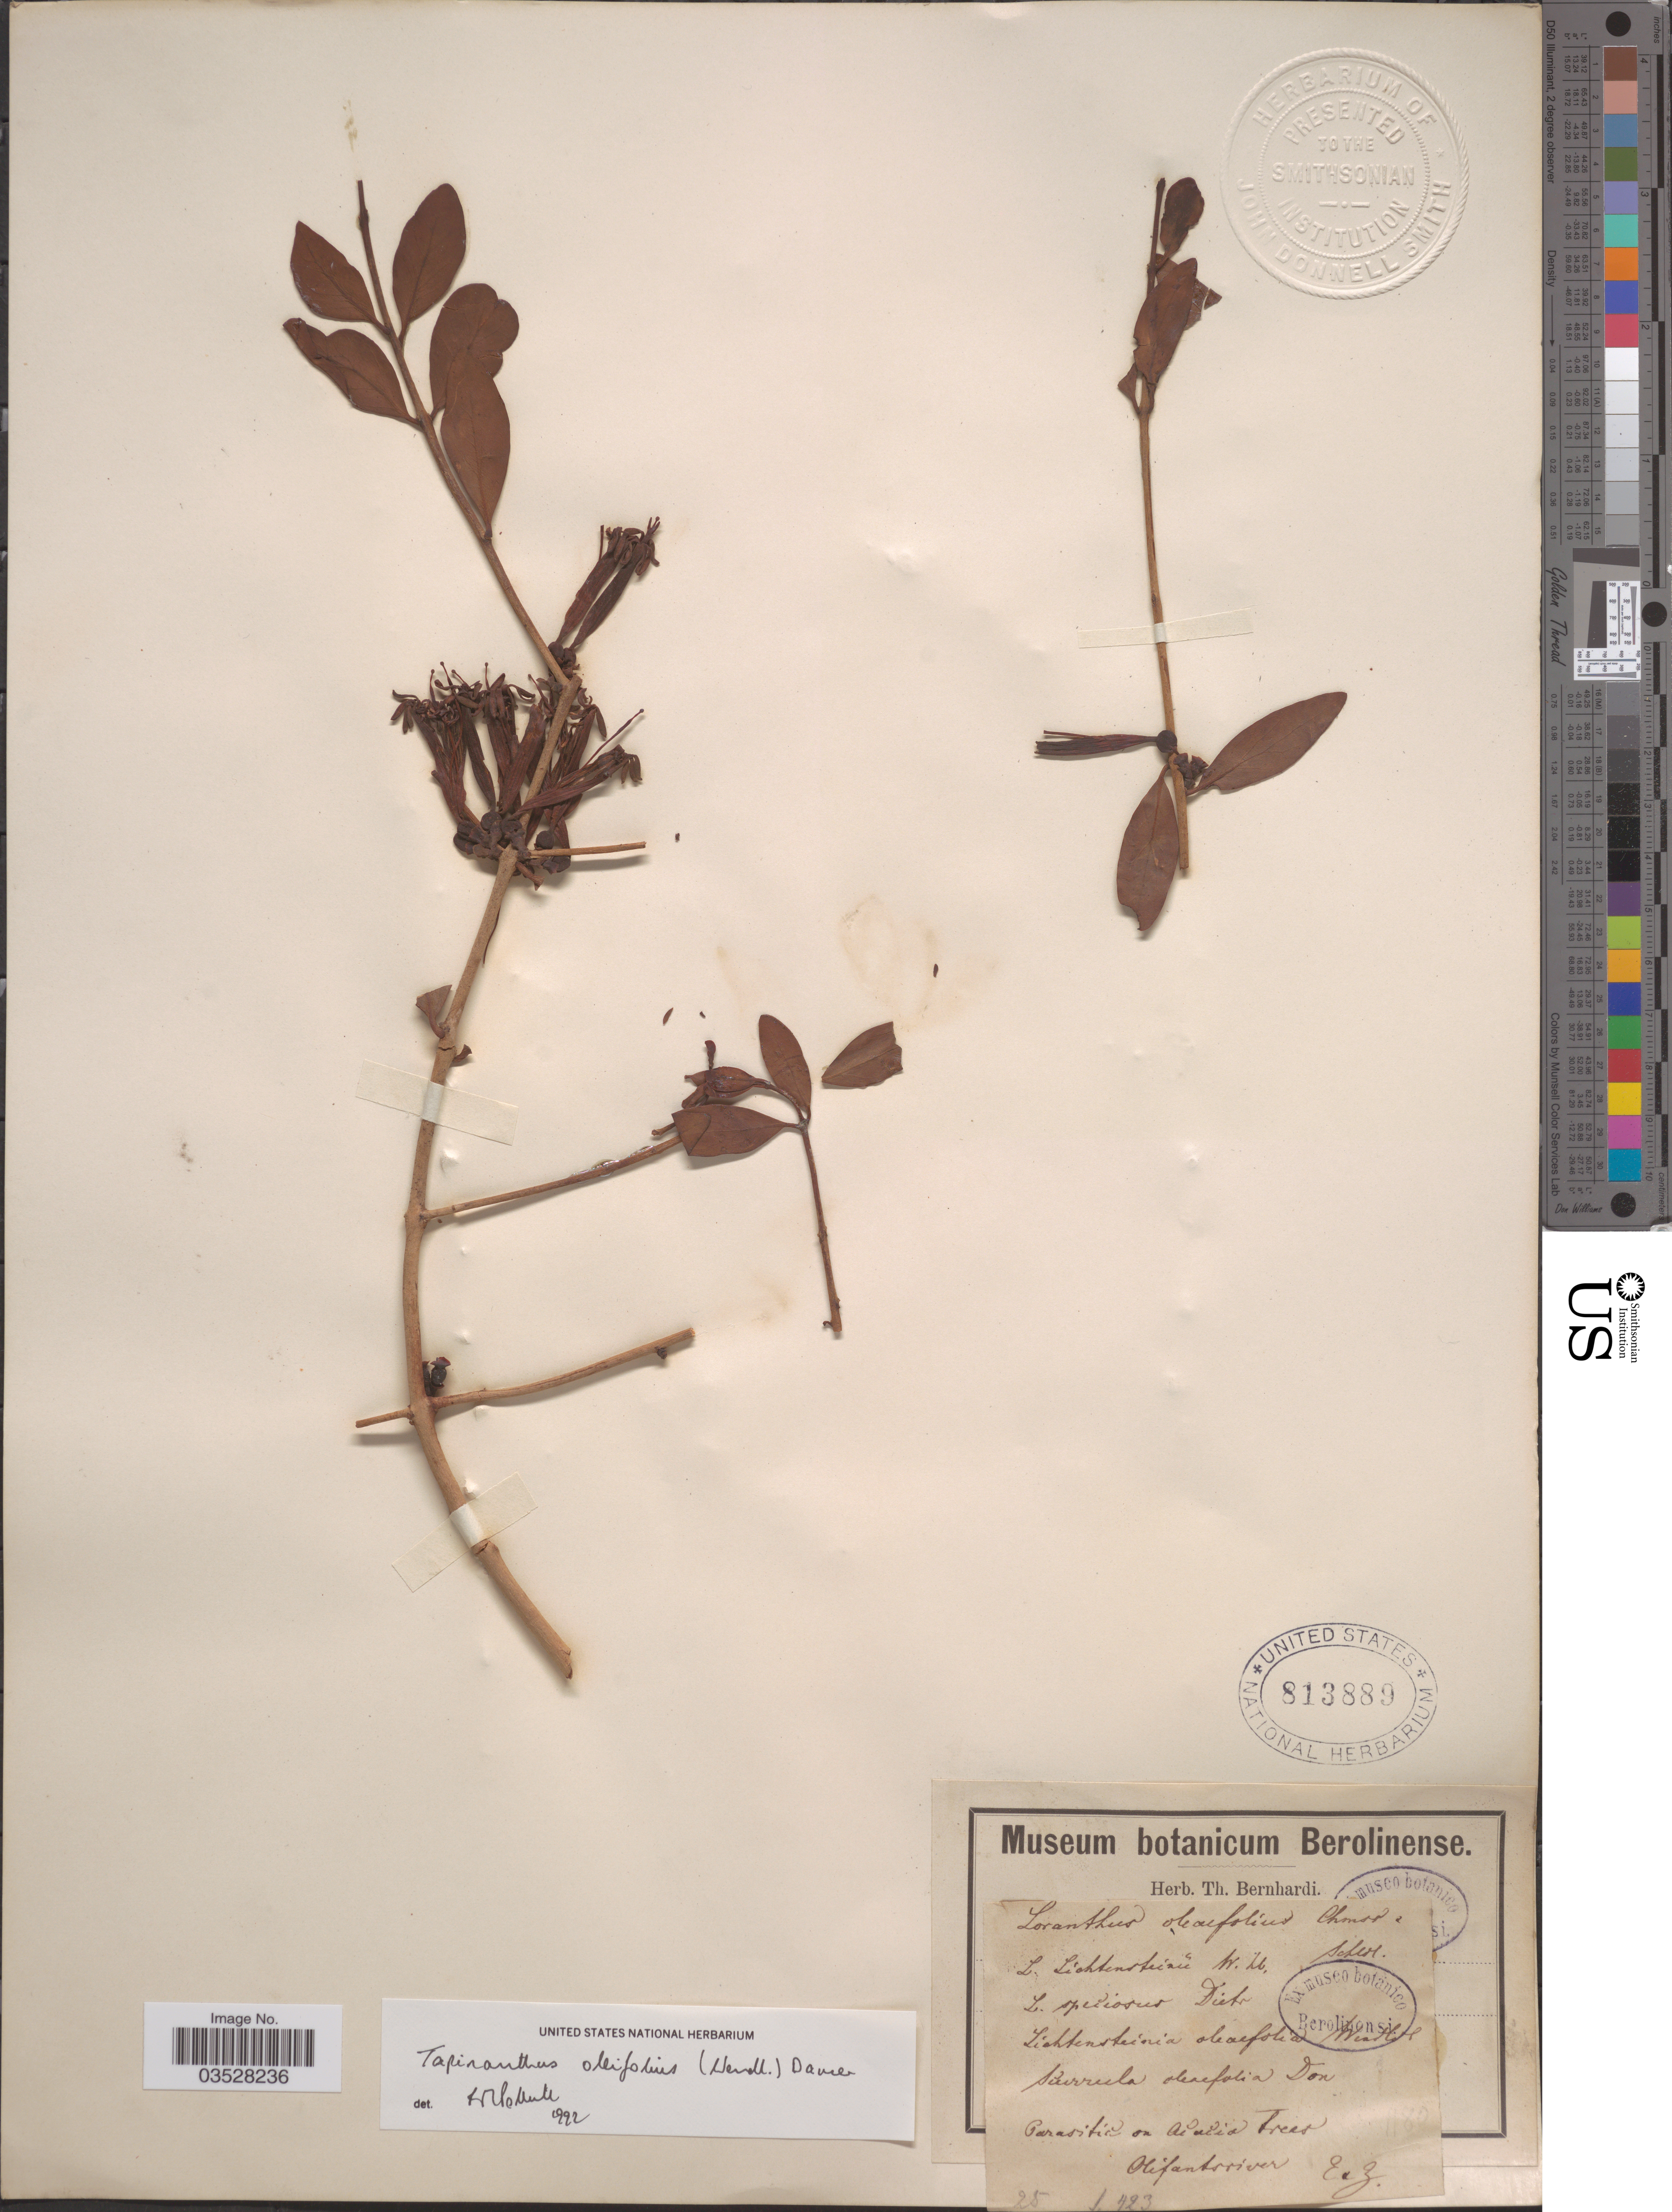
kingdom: Plantae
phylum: Tracheophyta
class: Magnoliopsida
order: Santalales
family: Loranthaceae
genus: Tapinanthus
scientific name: Tapinanthus oleifolius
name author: (J.C. Wendl.) Danser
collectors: Ex herb. Th. Bernhardi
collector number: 25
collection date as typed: Transcribed d/m/y: 1/4/23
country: South Africa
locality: Olifantsriver.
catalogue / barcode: US 813889